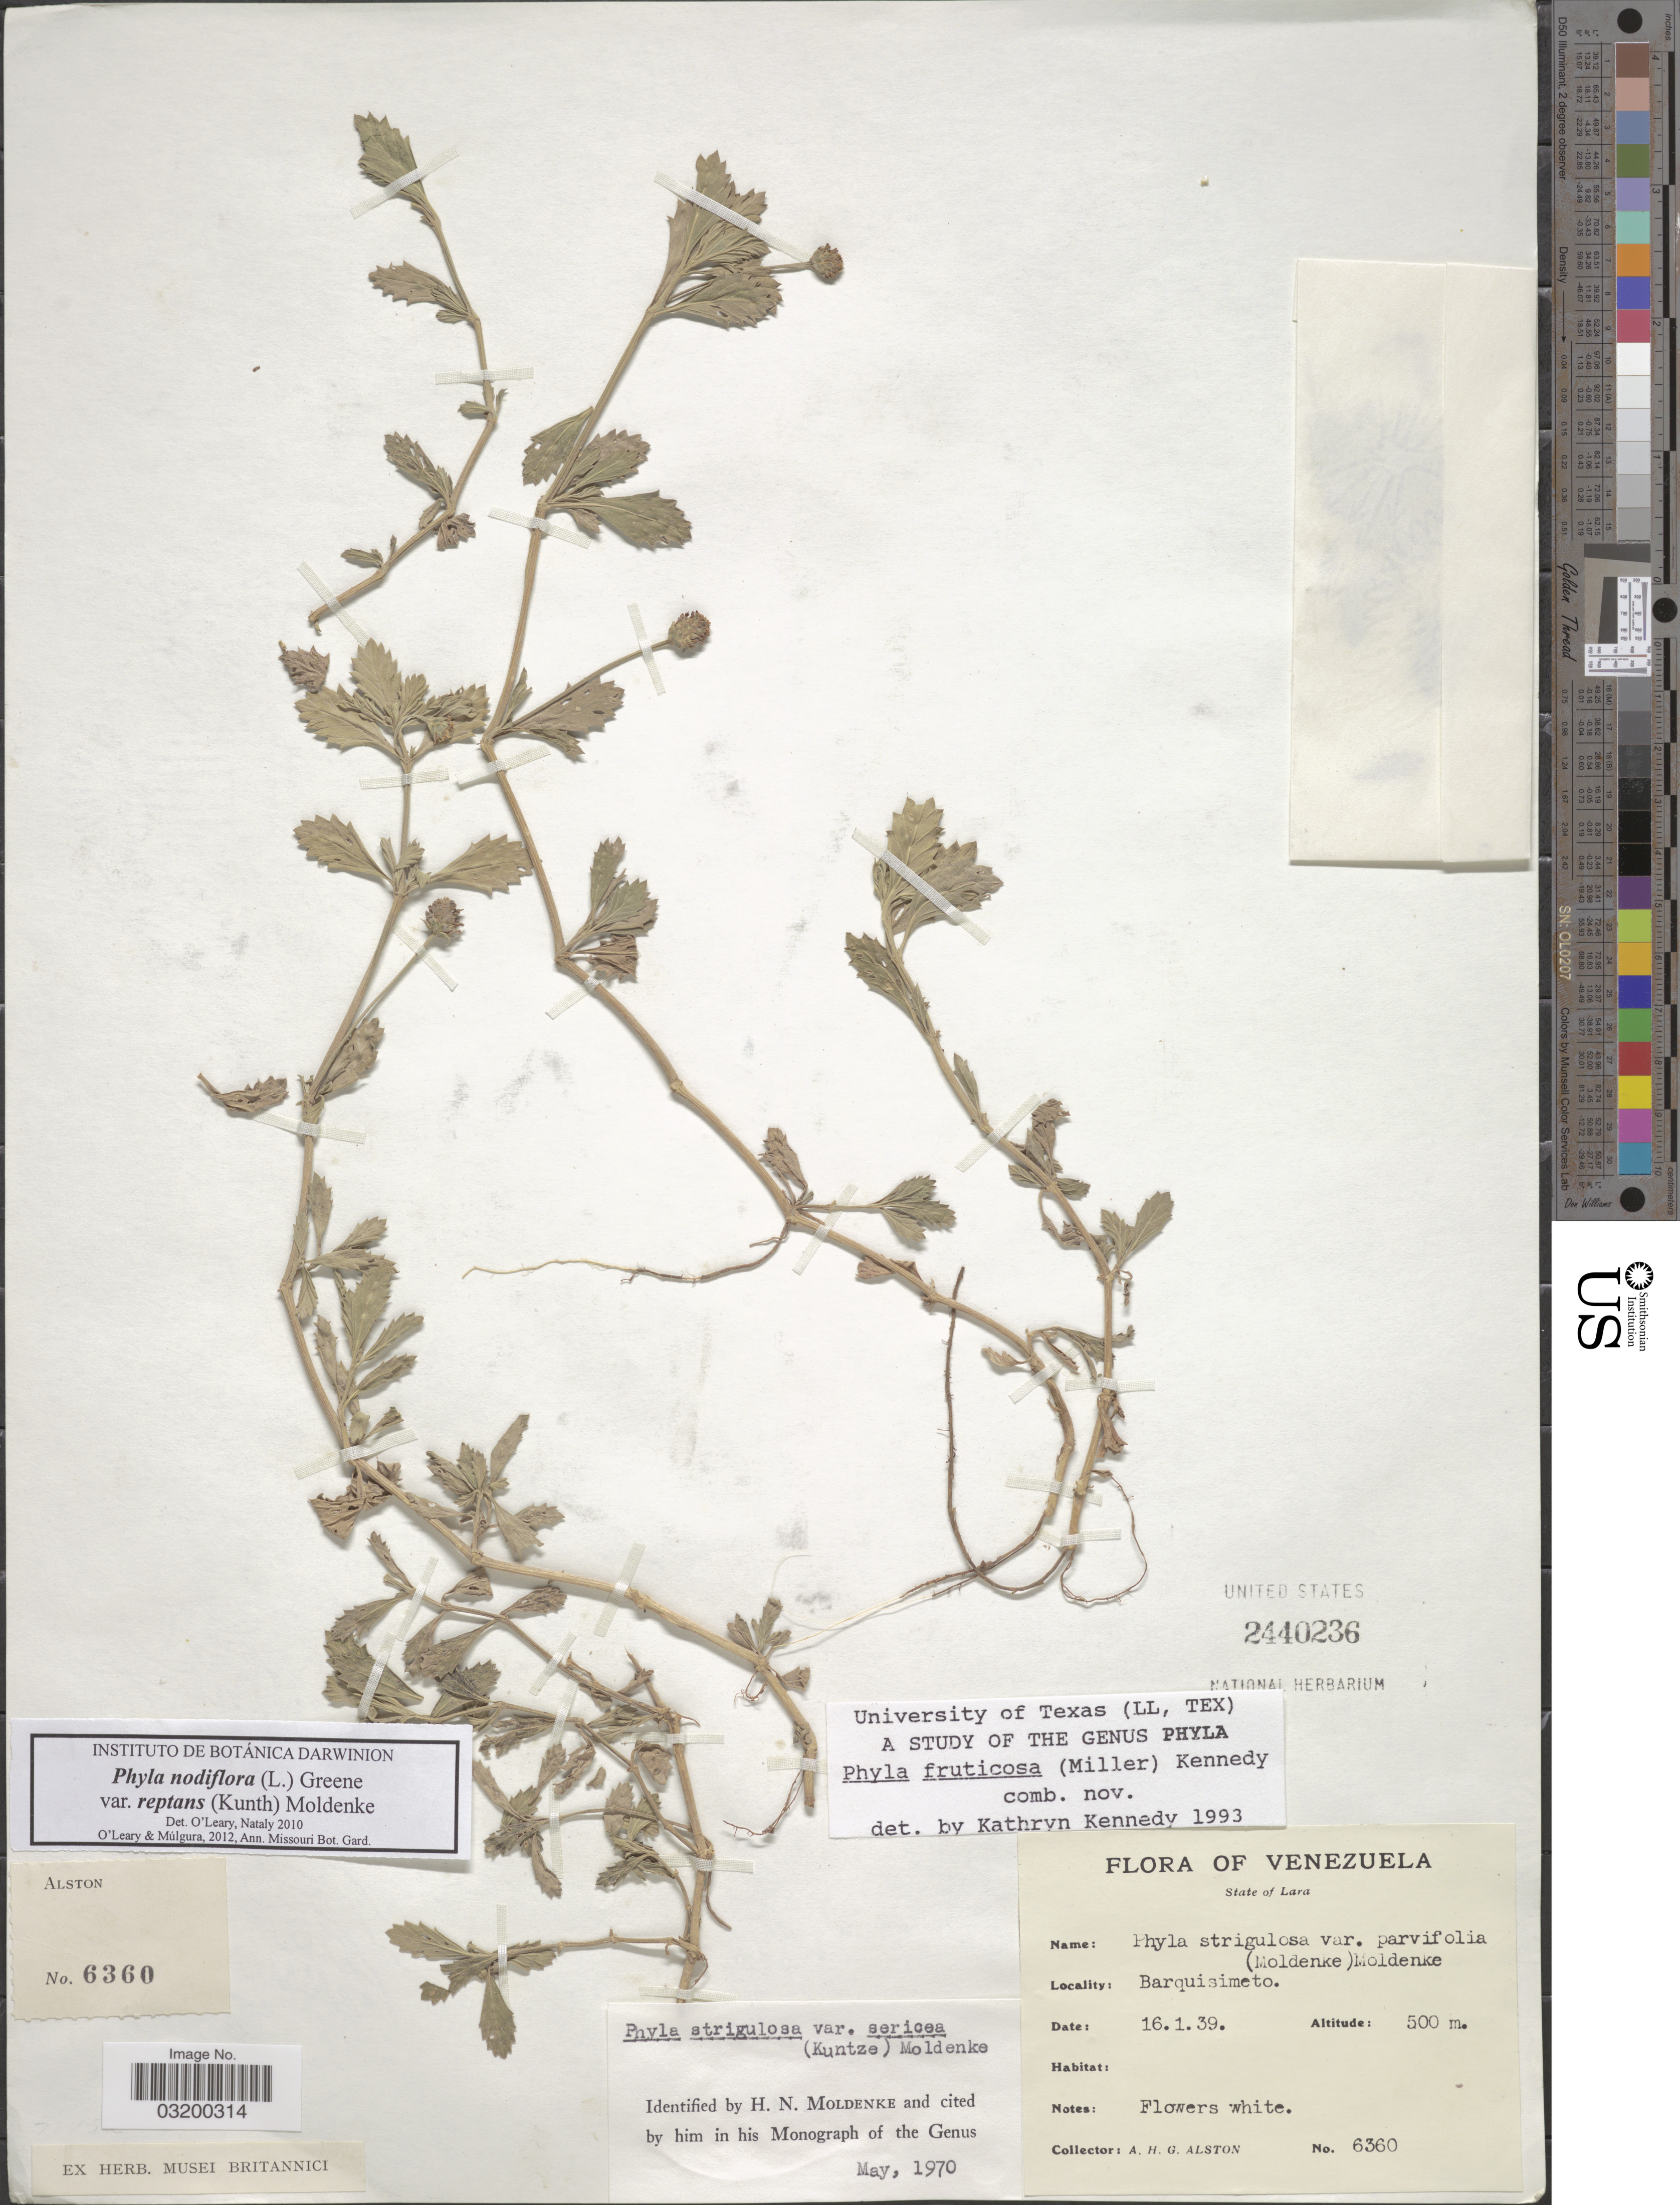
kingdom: Plantae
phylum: Tracheophyta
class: Magnoliopsida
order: Lamiales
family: Verbenaceae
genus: Phyla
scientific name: Phyla nodiflora var. reptans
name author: (Kunth) Moldenke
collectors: A. H. Alston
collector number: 6360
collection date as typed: Transcribed d/m/y: 16/1/39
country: Venezuela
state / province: Lara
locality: Barquisimeto.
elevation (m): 500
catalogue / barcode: US 2440236